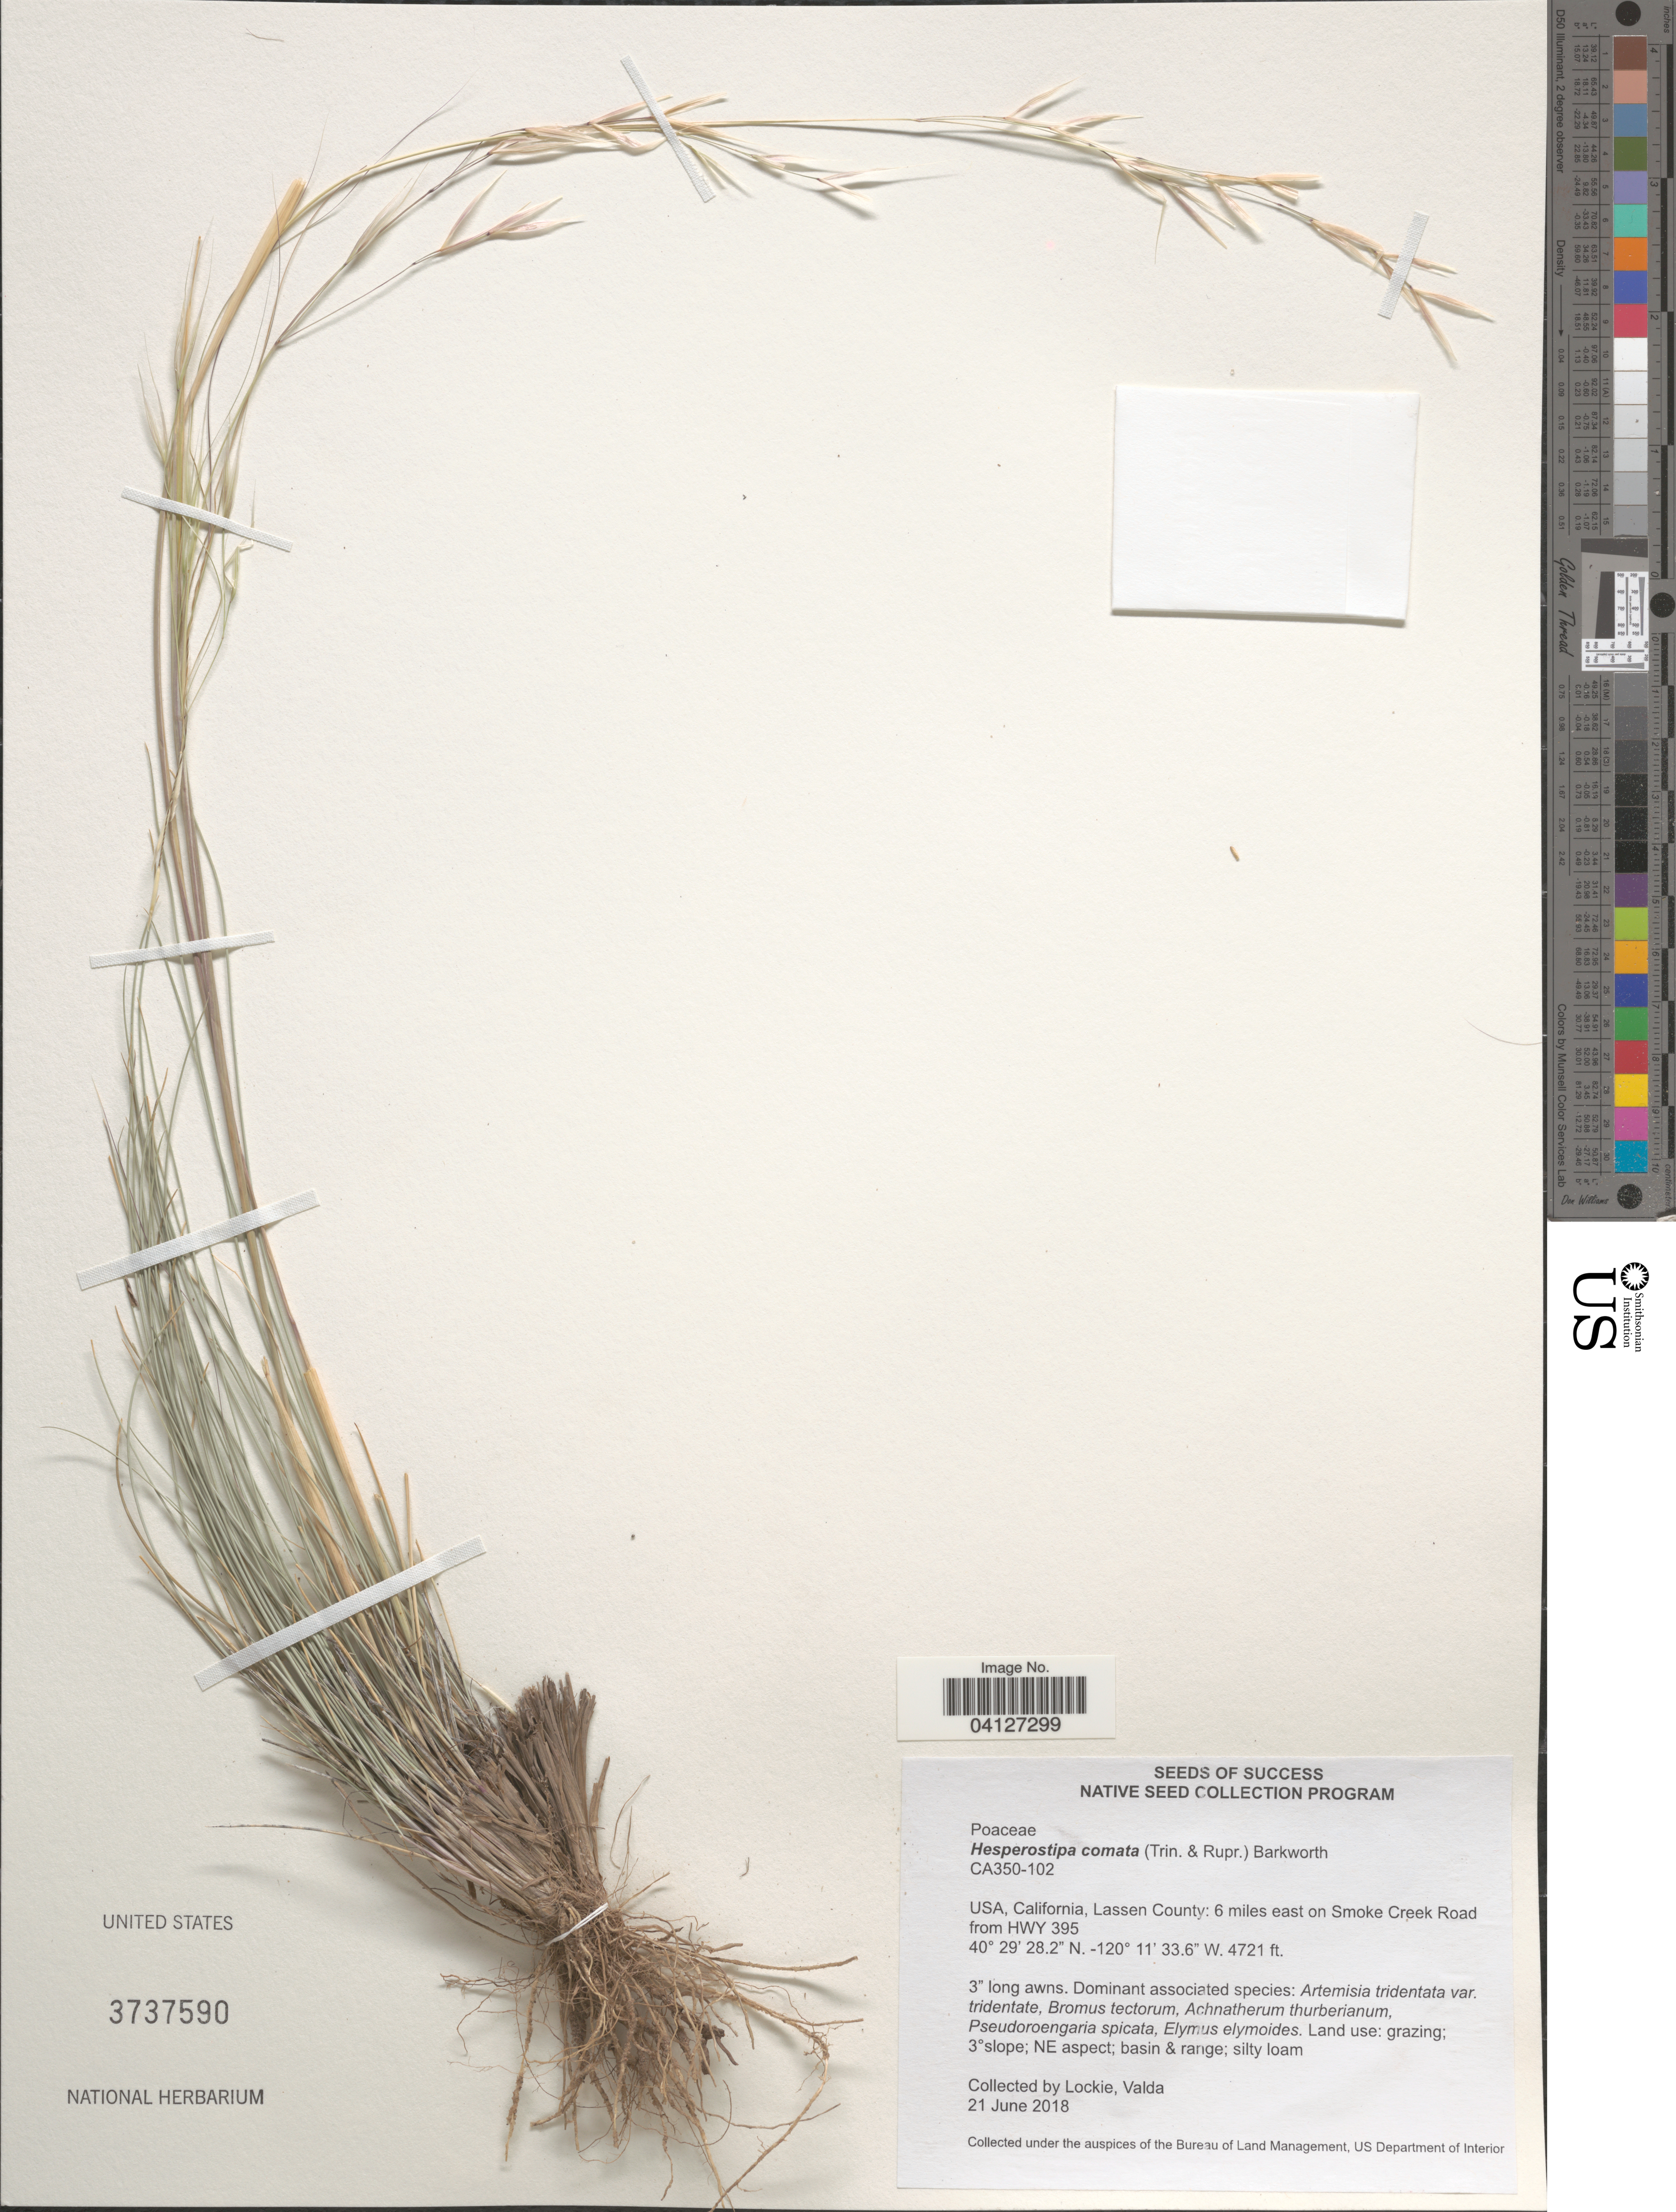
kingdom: Plantae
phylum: Tracheophyta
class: Liliopsida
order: Poales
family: Poaceae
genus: Hesperostipa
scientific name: Hesperostipa comata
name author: (Trin. & Rupr.) Barkworth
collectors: V. Lockie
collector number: CA350-102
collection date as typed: Transcribed d/m/y: 21/6/2018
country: United States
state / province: California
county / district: Lassen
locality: Lassen County: 6 miles east of Smoke Creek Road from HWY 395.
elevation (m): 1439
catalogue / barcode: US 3737590